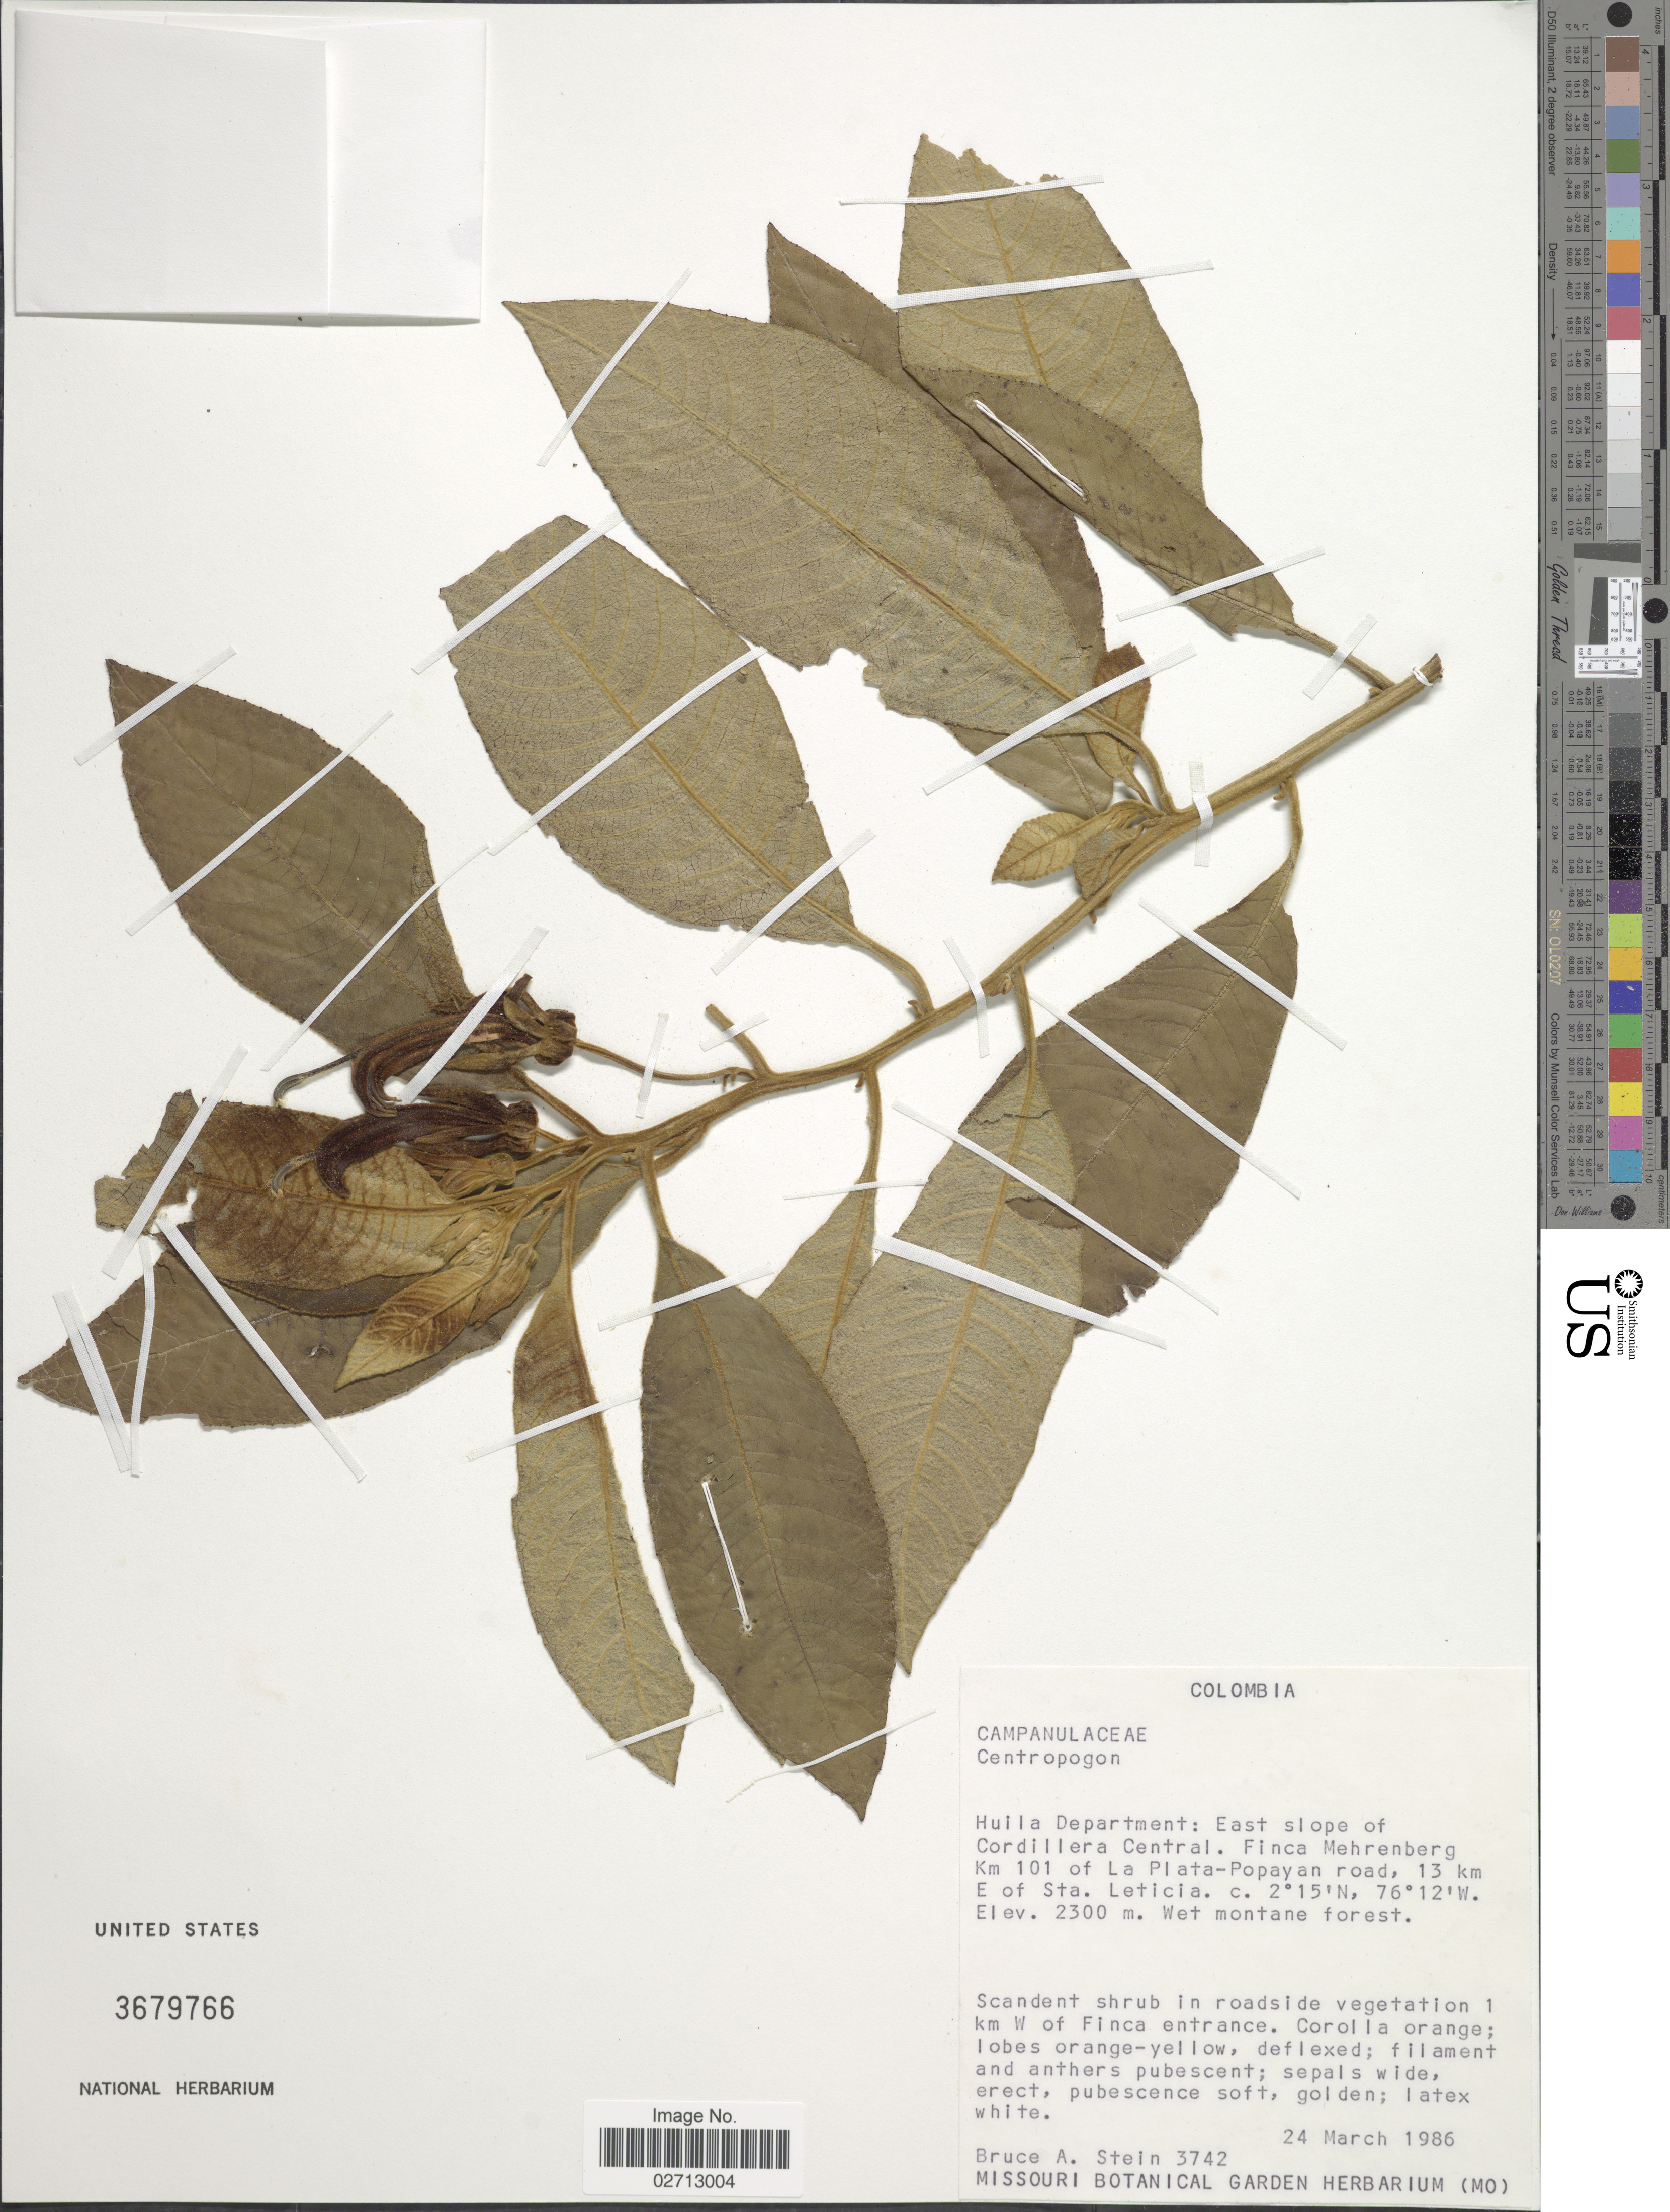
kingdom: Plantae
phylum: Tracheophyta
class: Magnoliopsida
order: Asterales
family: Campanulaceae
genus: Centropogon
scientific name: Centropogon sp.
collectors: B. A. Stein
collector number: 3742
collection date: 1986-03-24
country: Colombia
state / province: Huila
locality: East slope of Cordillera Central. Finca Mehrenberg Km 101 of La Plata-Popayan road, 13 km E of Sta. Leticia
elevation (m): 2300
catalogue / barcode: US 3679766